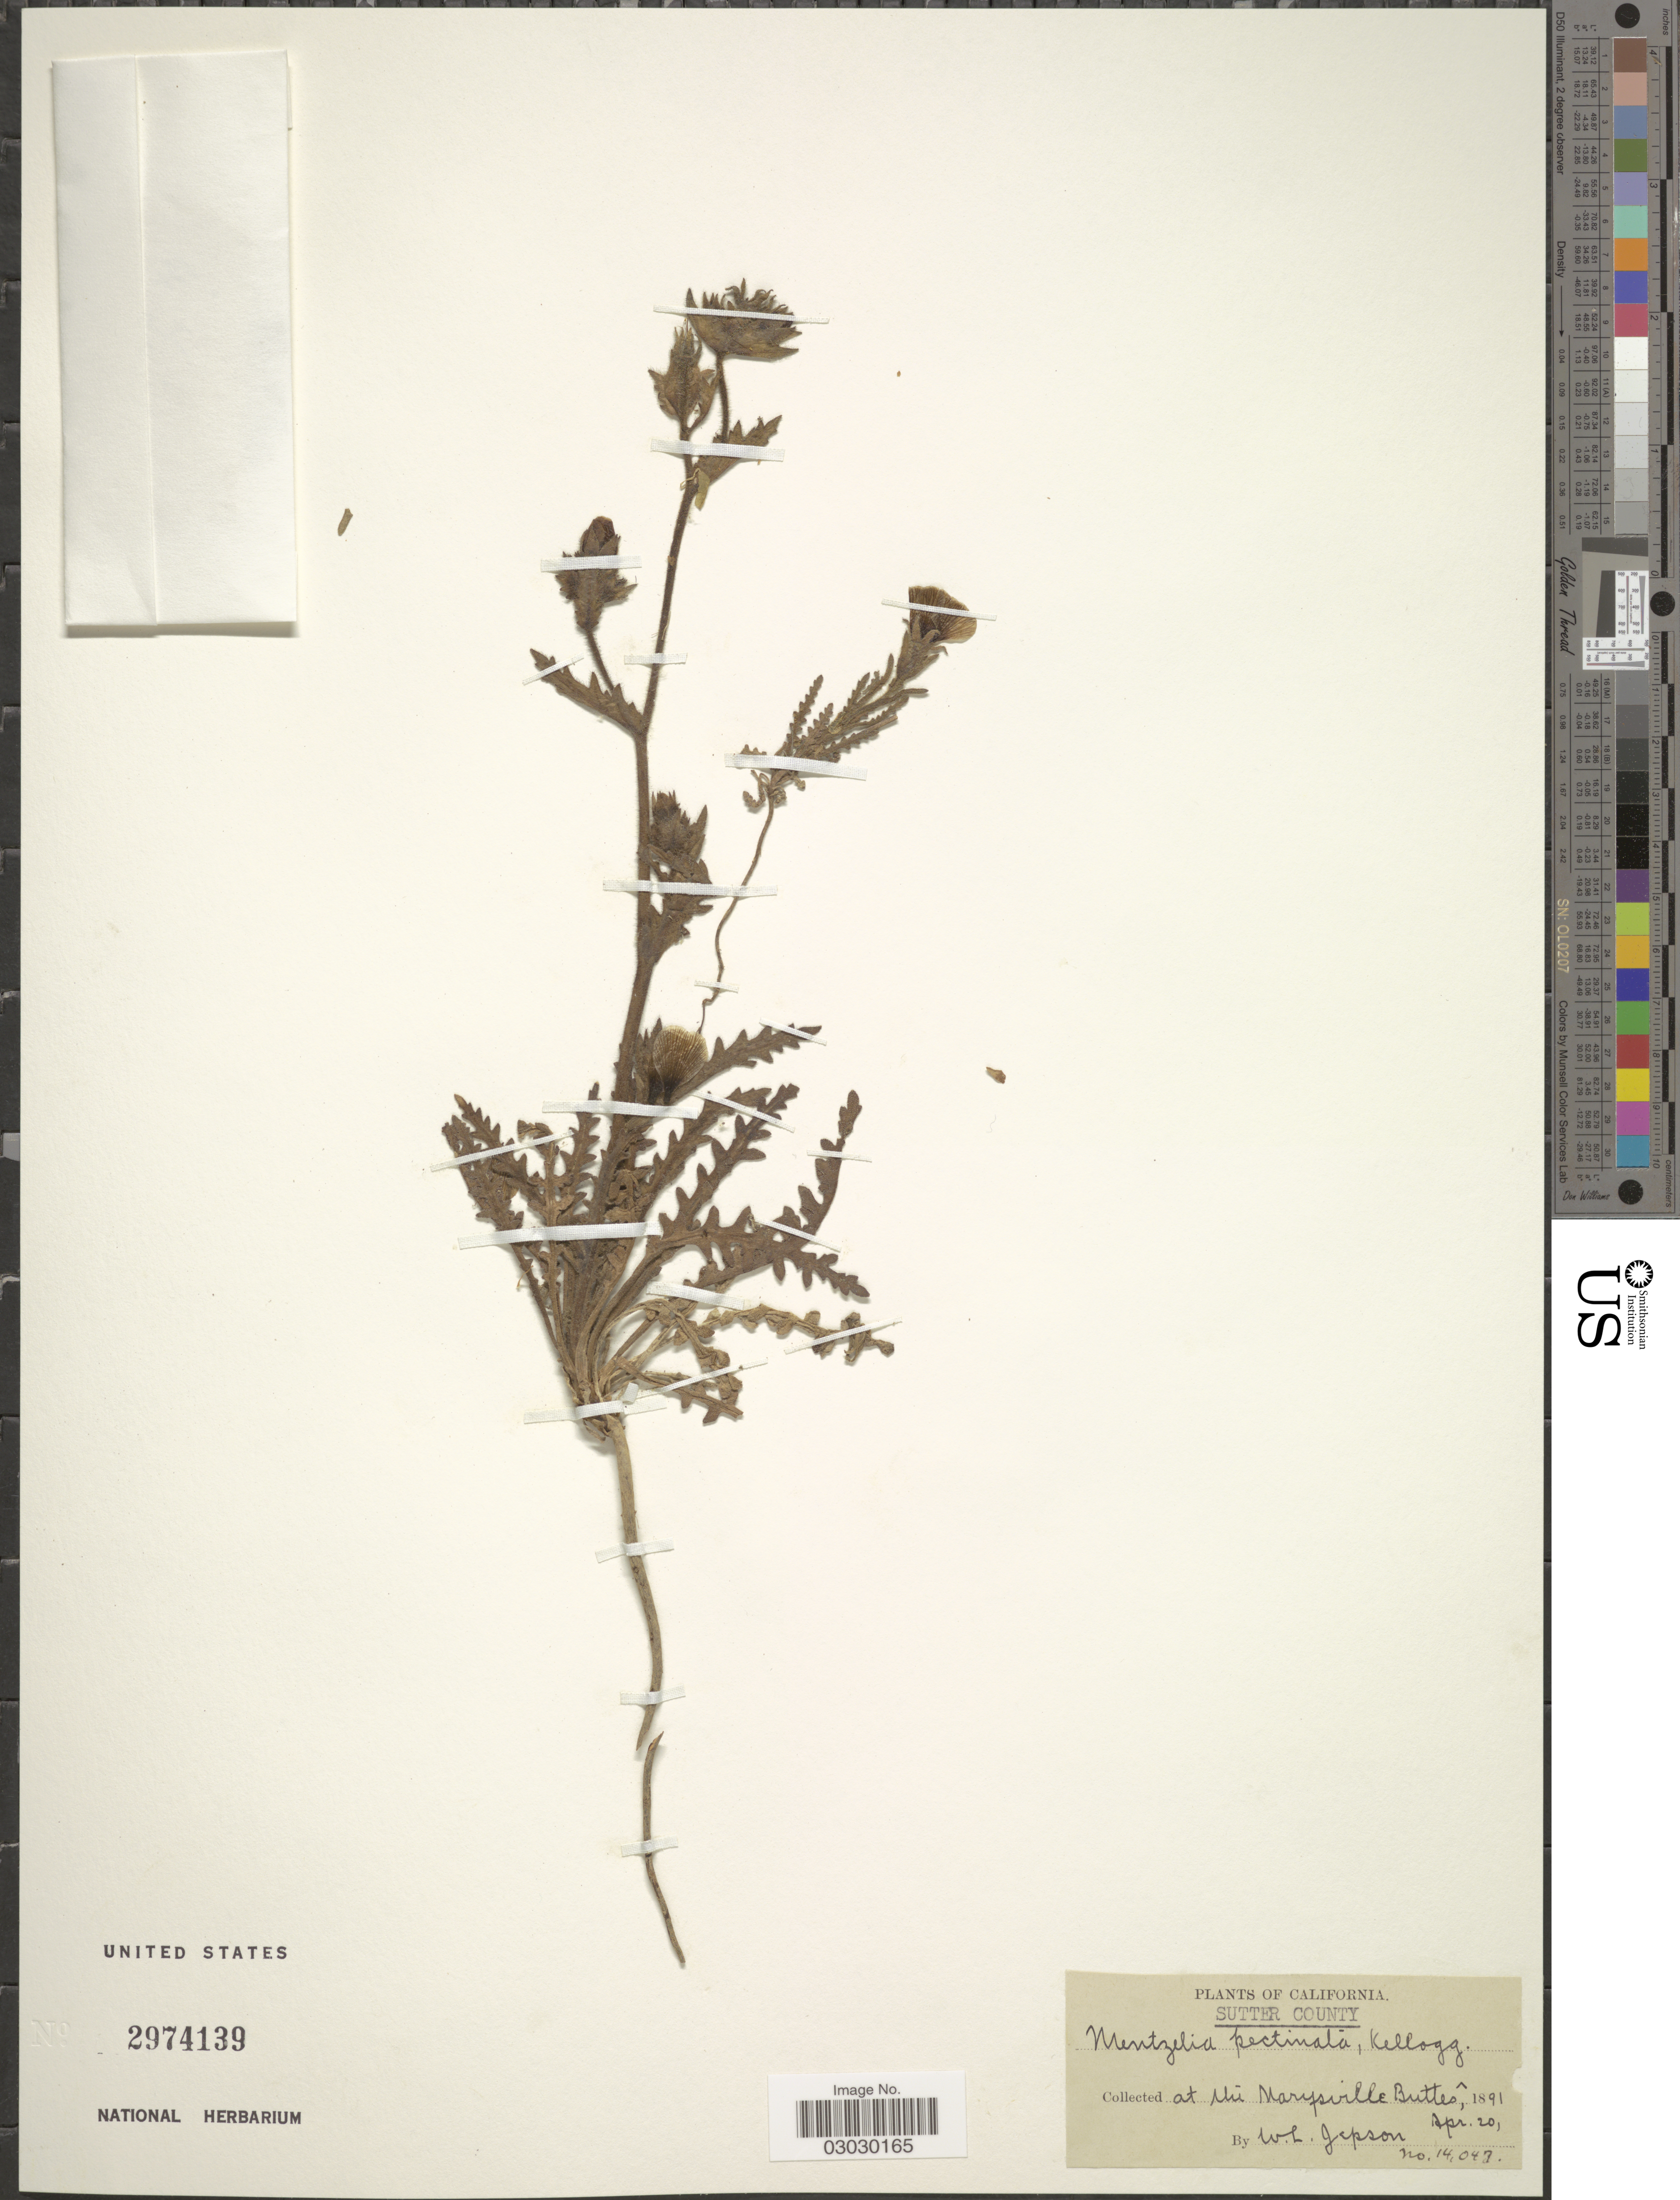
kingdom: Plantae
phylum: Tracheophyta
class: Magnoliopsida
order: Cornales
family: Loasaceae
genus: Mentzelia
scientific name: Mentzelia pectinata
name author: Kellogg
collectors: W. L. Jepson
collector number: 14043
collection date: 1891-04-20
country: United States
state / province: California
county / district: Sutter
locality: Sutter County, at the Marysville Buttes.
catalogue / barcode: US 2974139